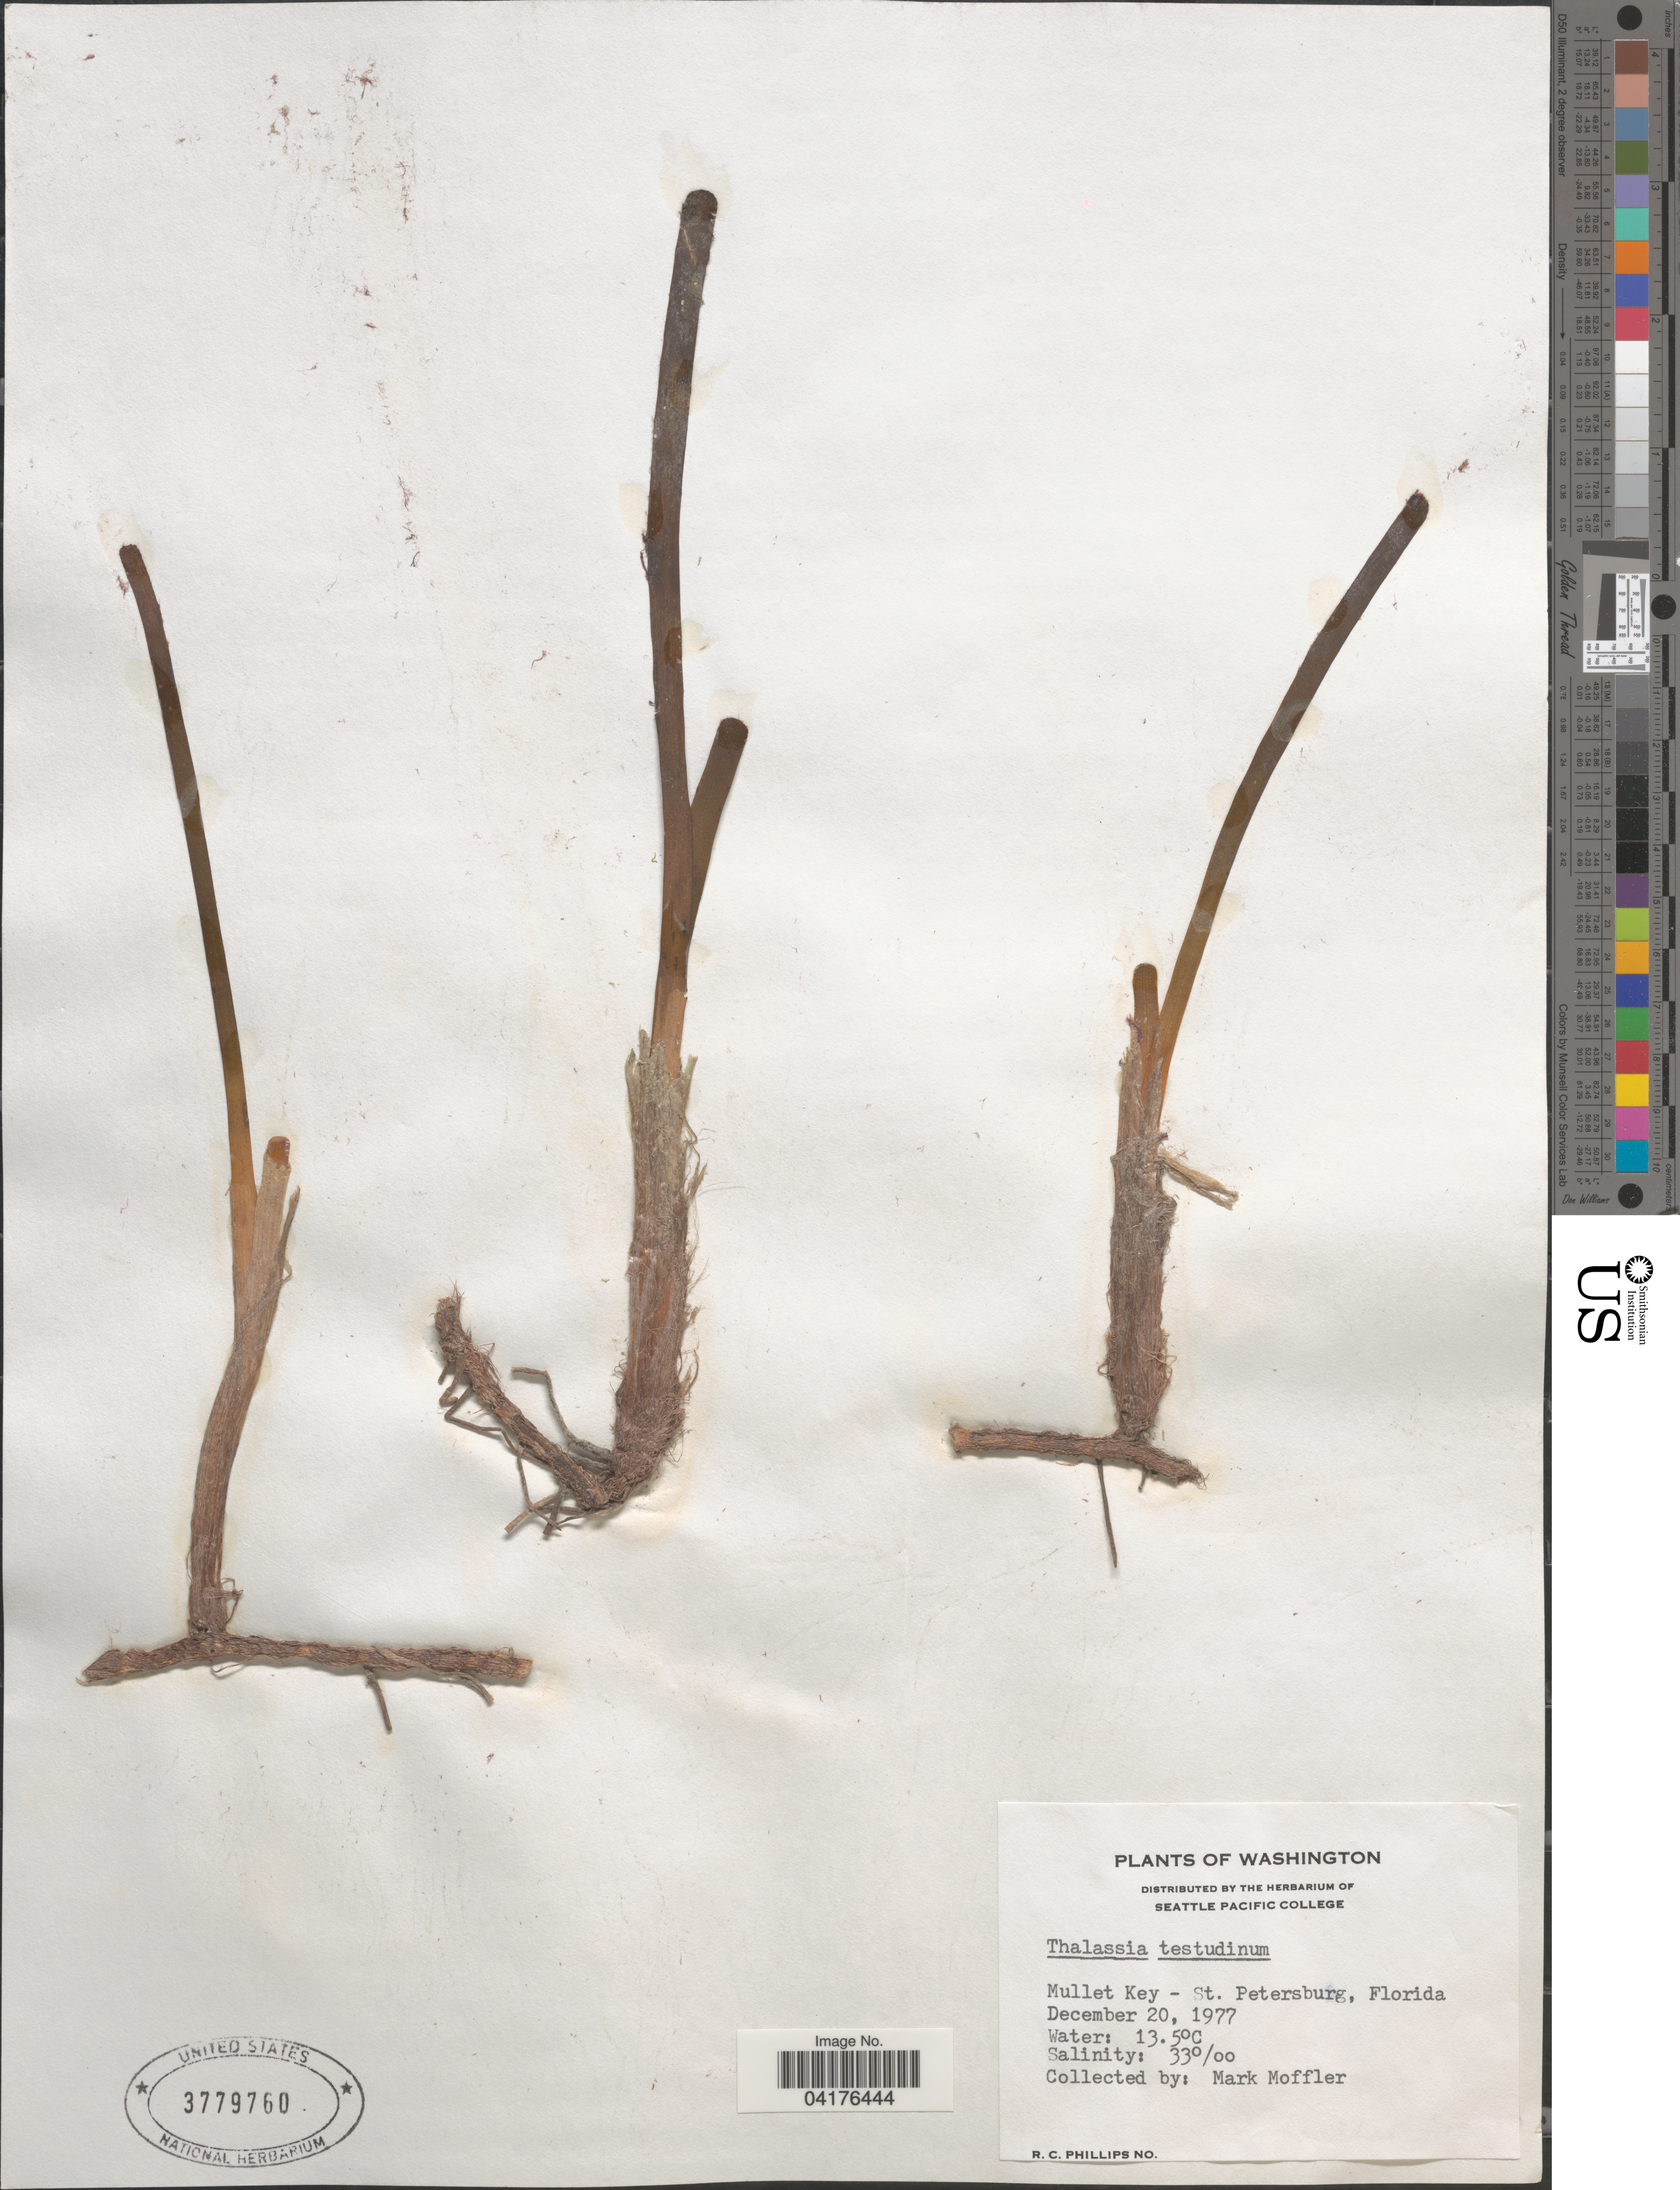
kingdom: Plantae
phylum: Tracheophyta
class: Liliopsida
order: Alismatales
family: Hydrocharitaceae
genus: Thalassia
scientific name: Thalassia testudinum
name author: Banks & Sol. ex K.D. Koenig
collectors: M. Moffler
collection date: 1977-12-20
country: United States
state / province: Florida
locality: Mullet Key -- St. Petersburg.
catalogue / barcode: US 3779760